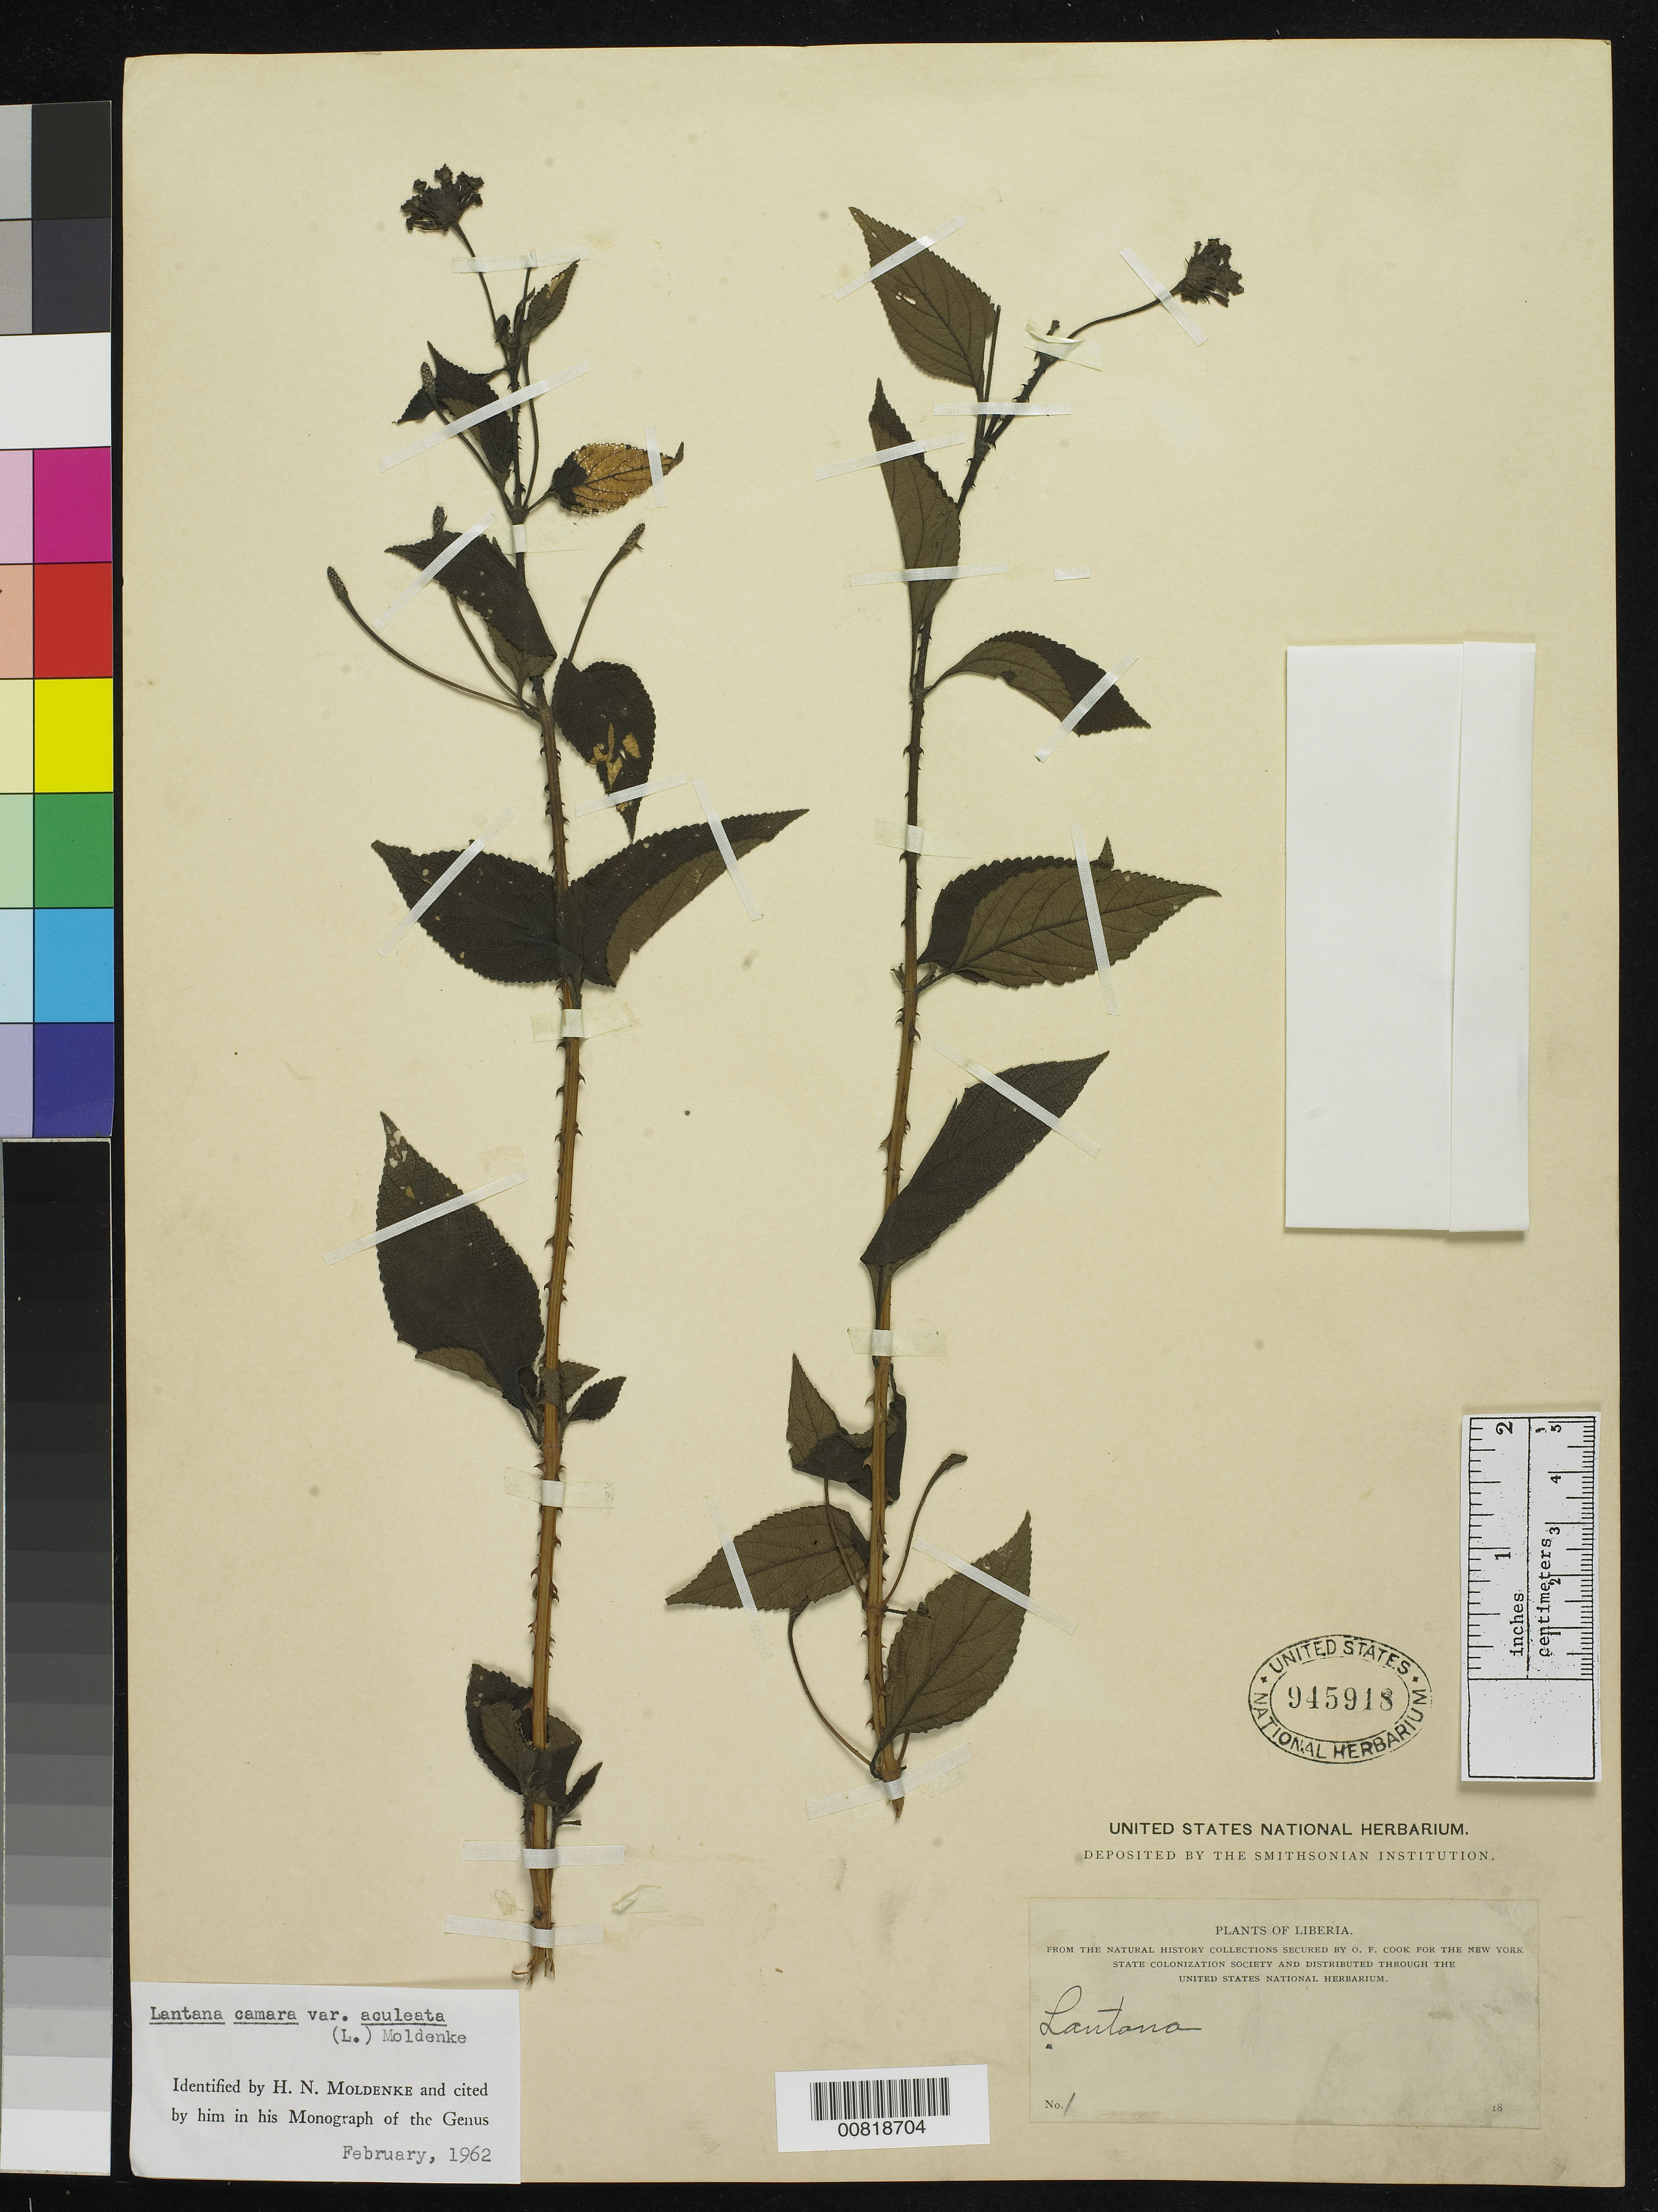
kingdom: Plantae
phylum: Tracheophyta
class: Magnoliopsida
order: Lamiales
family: Verbenaceae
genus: Lantana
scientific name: Lantana camara var. aculeata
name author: (L.) Moldenke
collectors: O. F. Cook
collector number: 1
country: Liberia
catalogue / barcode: US 945918